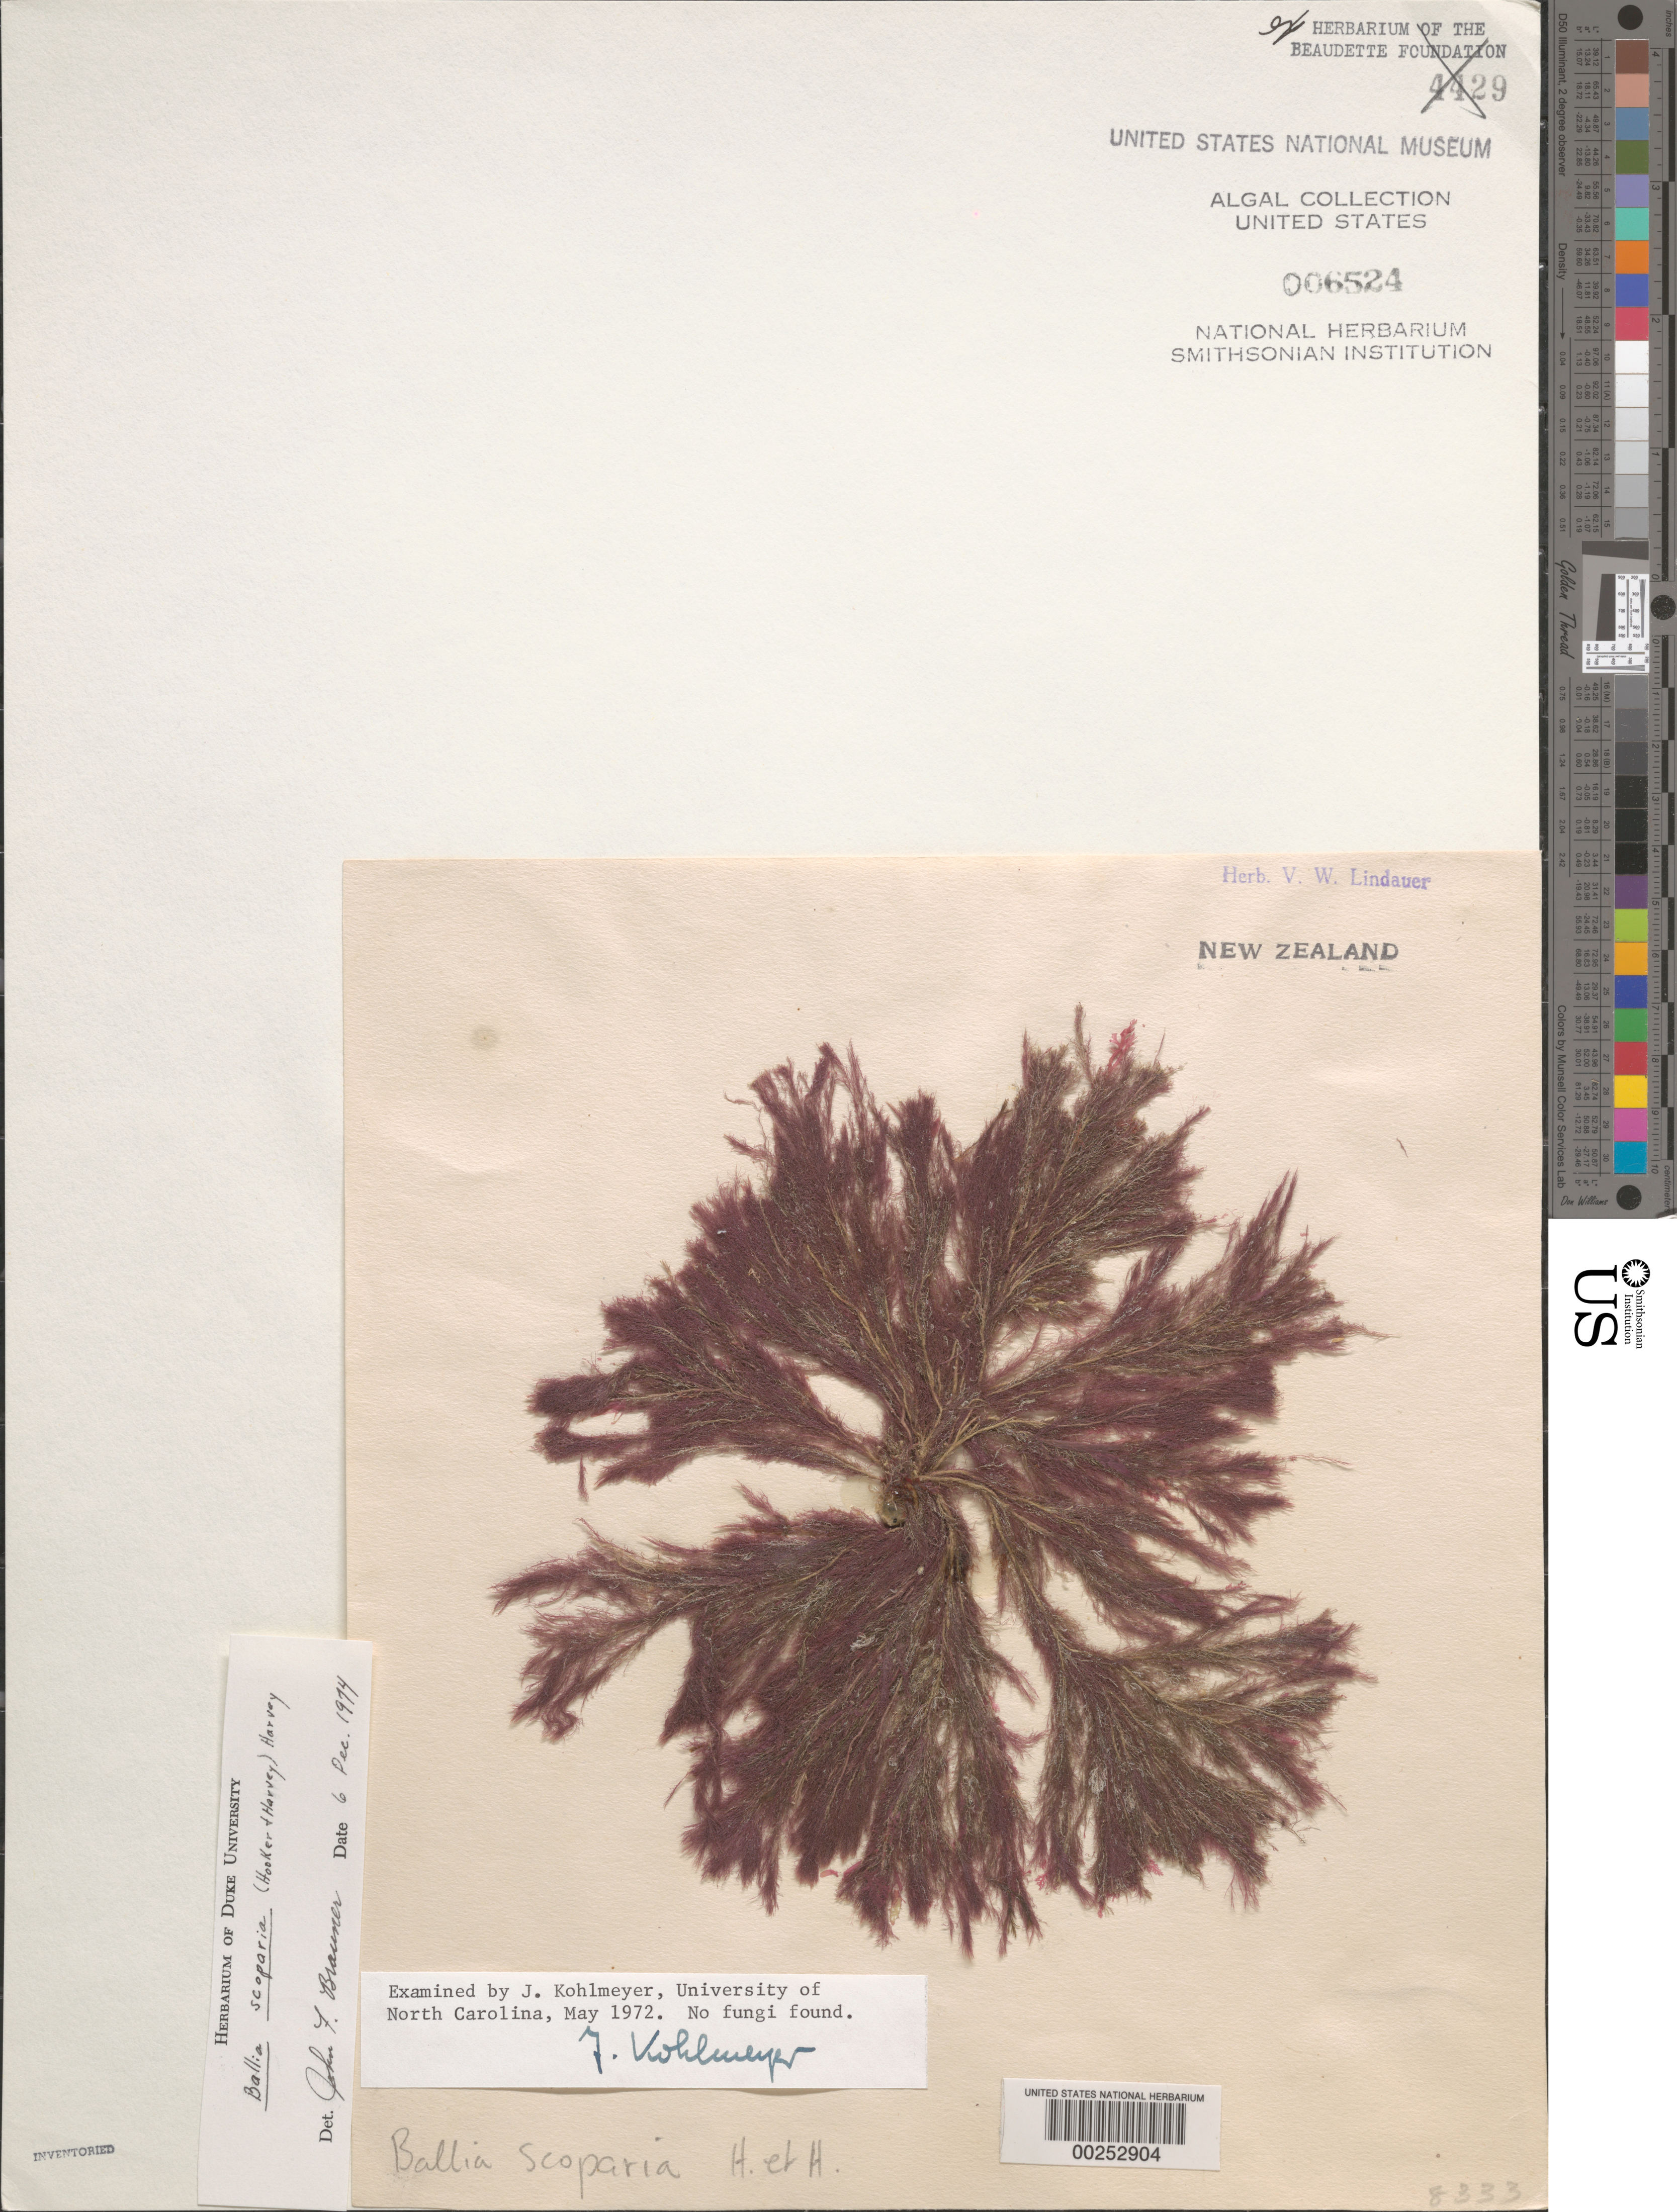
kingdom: Plantae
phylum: Rhodophyta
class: Florideophyceae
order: Palmariales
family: Rhodothamniellaceae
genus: Camontagnea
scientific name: Camontagnea oxyclada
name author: (Mont.) Pujals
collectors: V. Lindauer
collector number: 8333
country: New Zealand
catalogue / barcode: US 6524